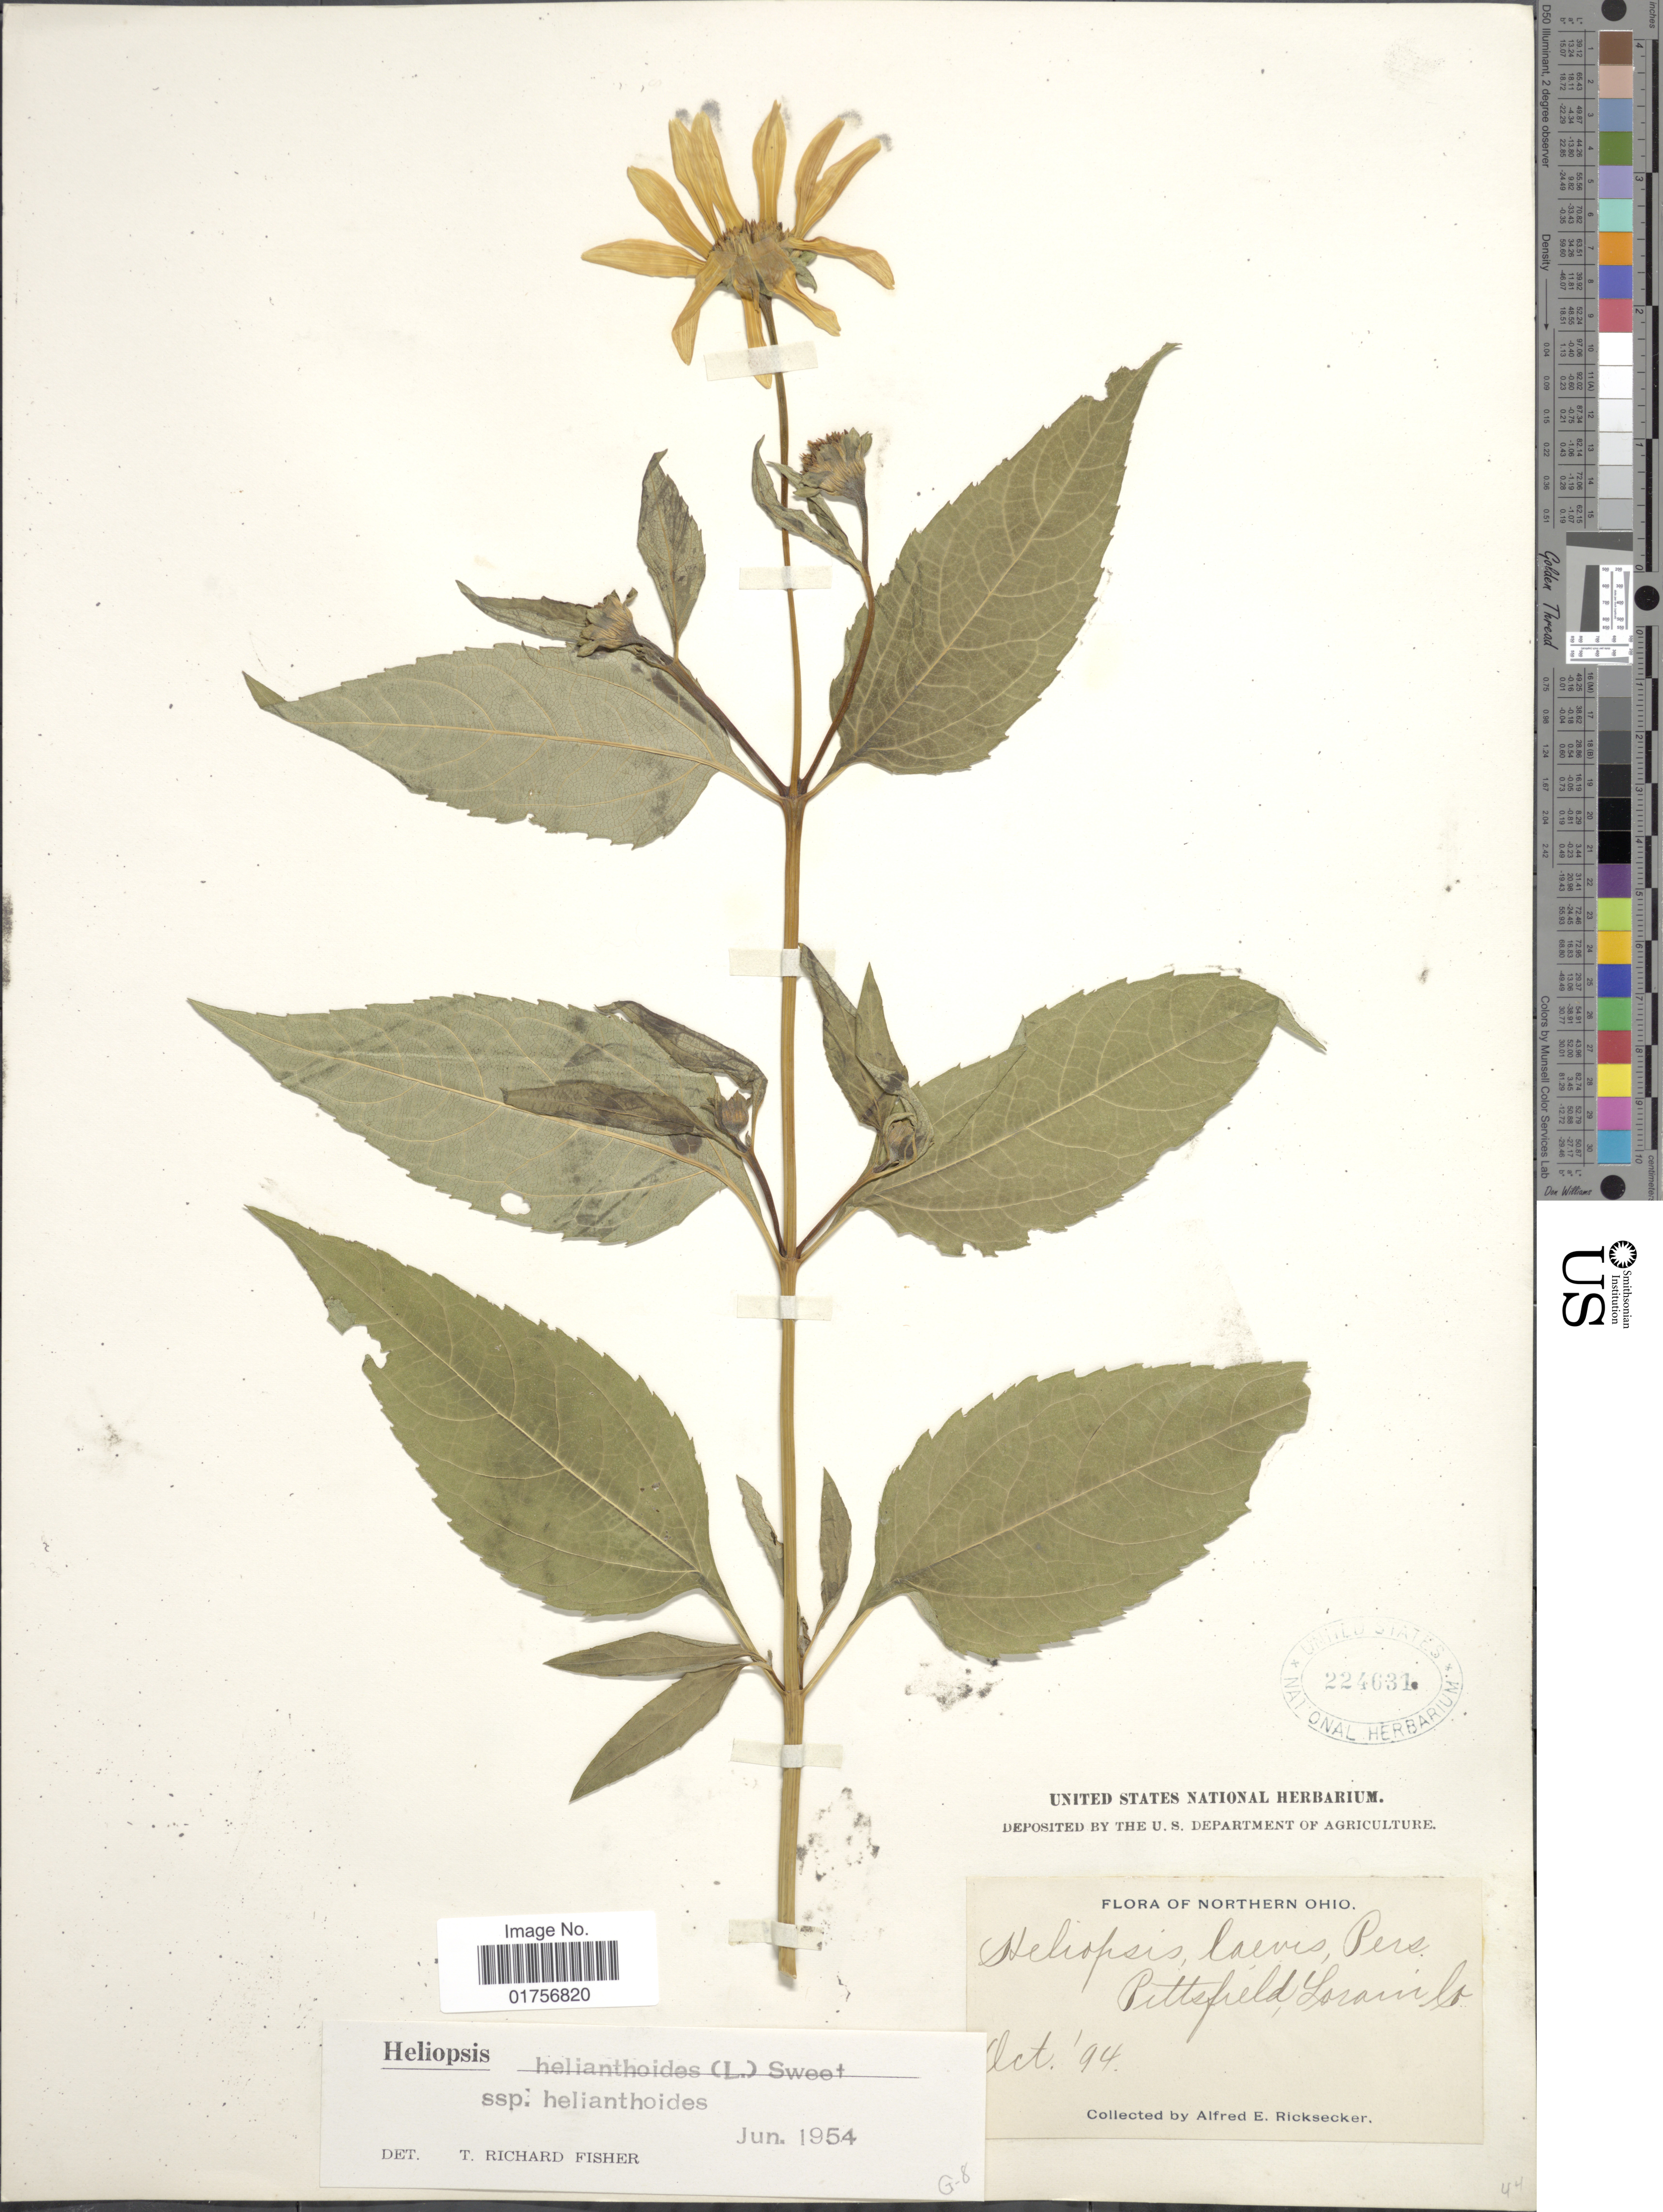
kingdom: Plantae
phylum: Tracheophyta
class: Magnoliopsida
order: Asterales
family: Asteraceae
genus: Heliopsis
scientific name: Heliopsis helianthoides subsp. helianthoides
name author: (L.) Sweet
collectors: A. E. Ricksecker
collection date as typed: Transcribed d/m/y: /10/94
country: United States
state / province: Ohio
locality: Northern Ohio, Pittsfield, Lorain Co.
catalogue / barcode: US 224631